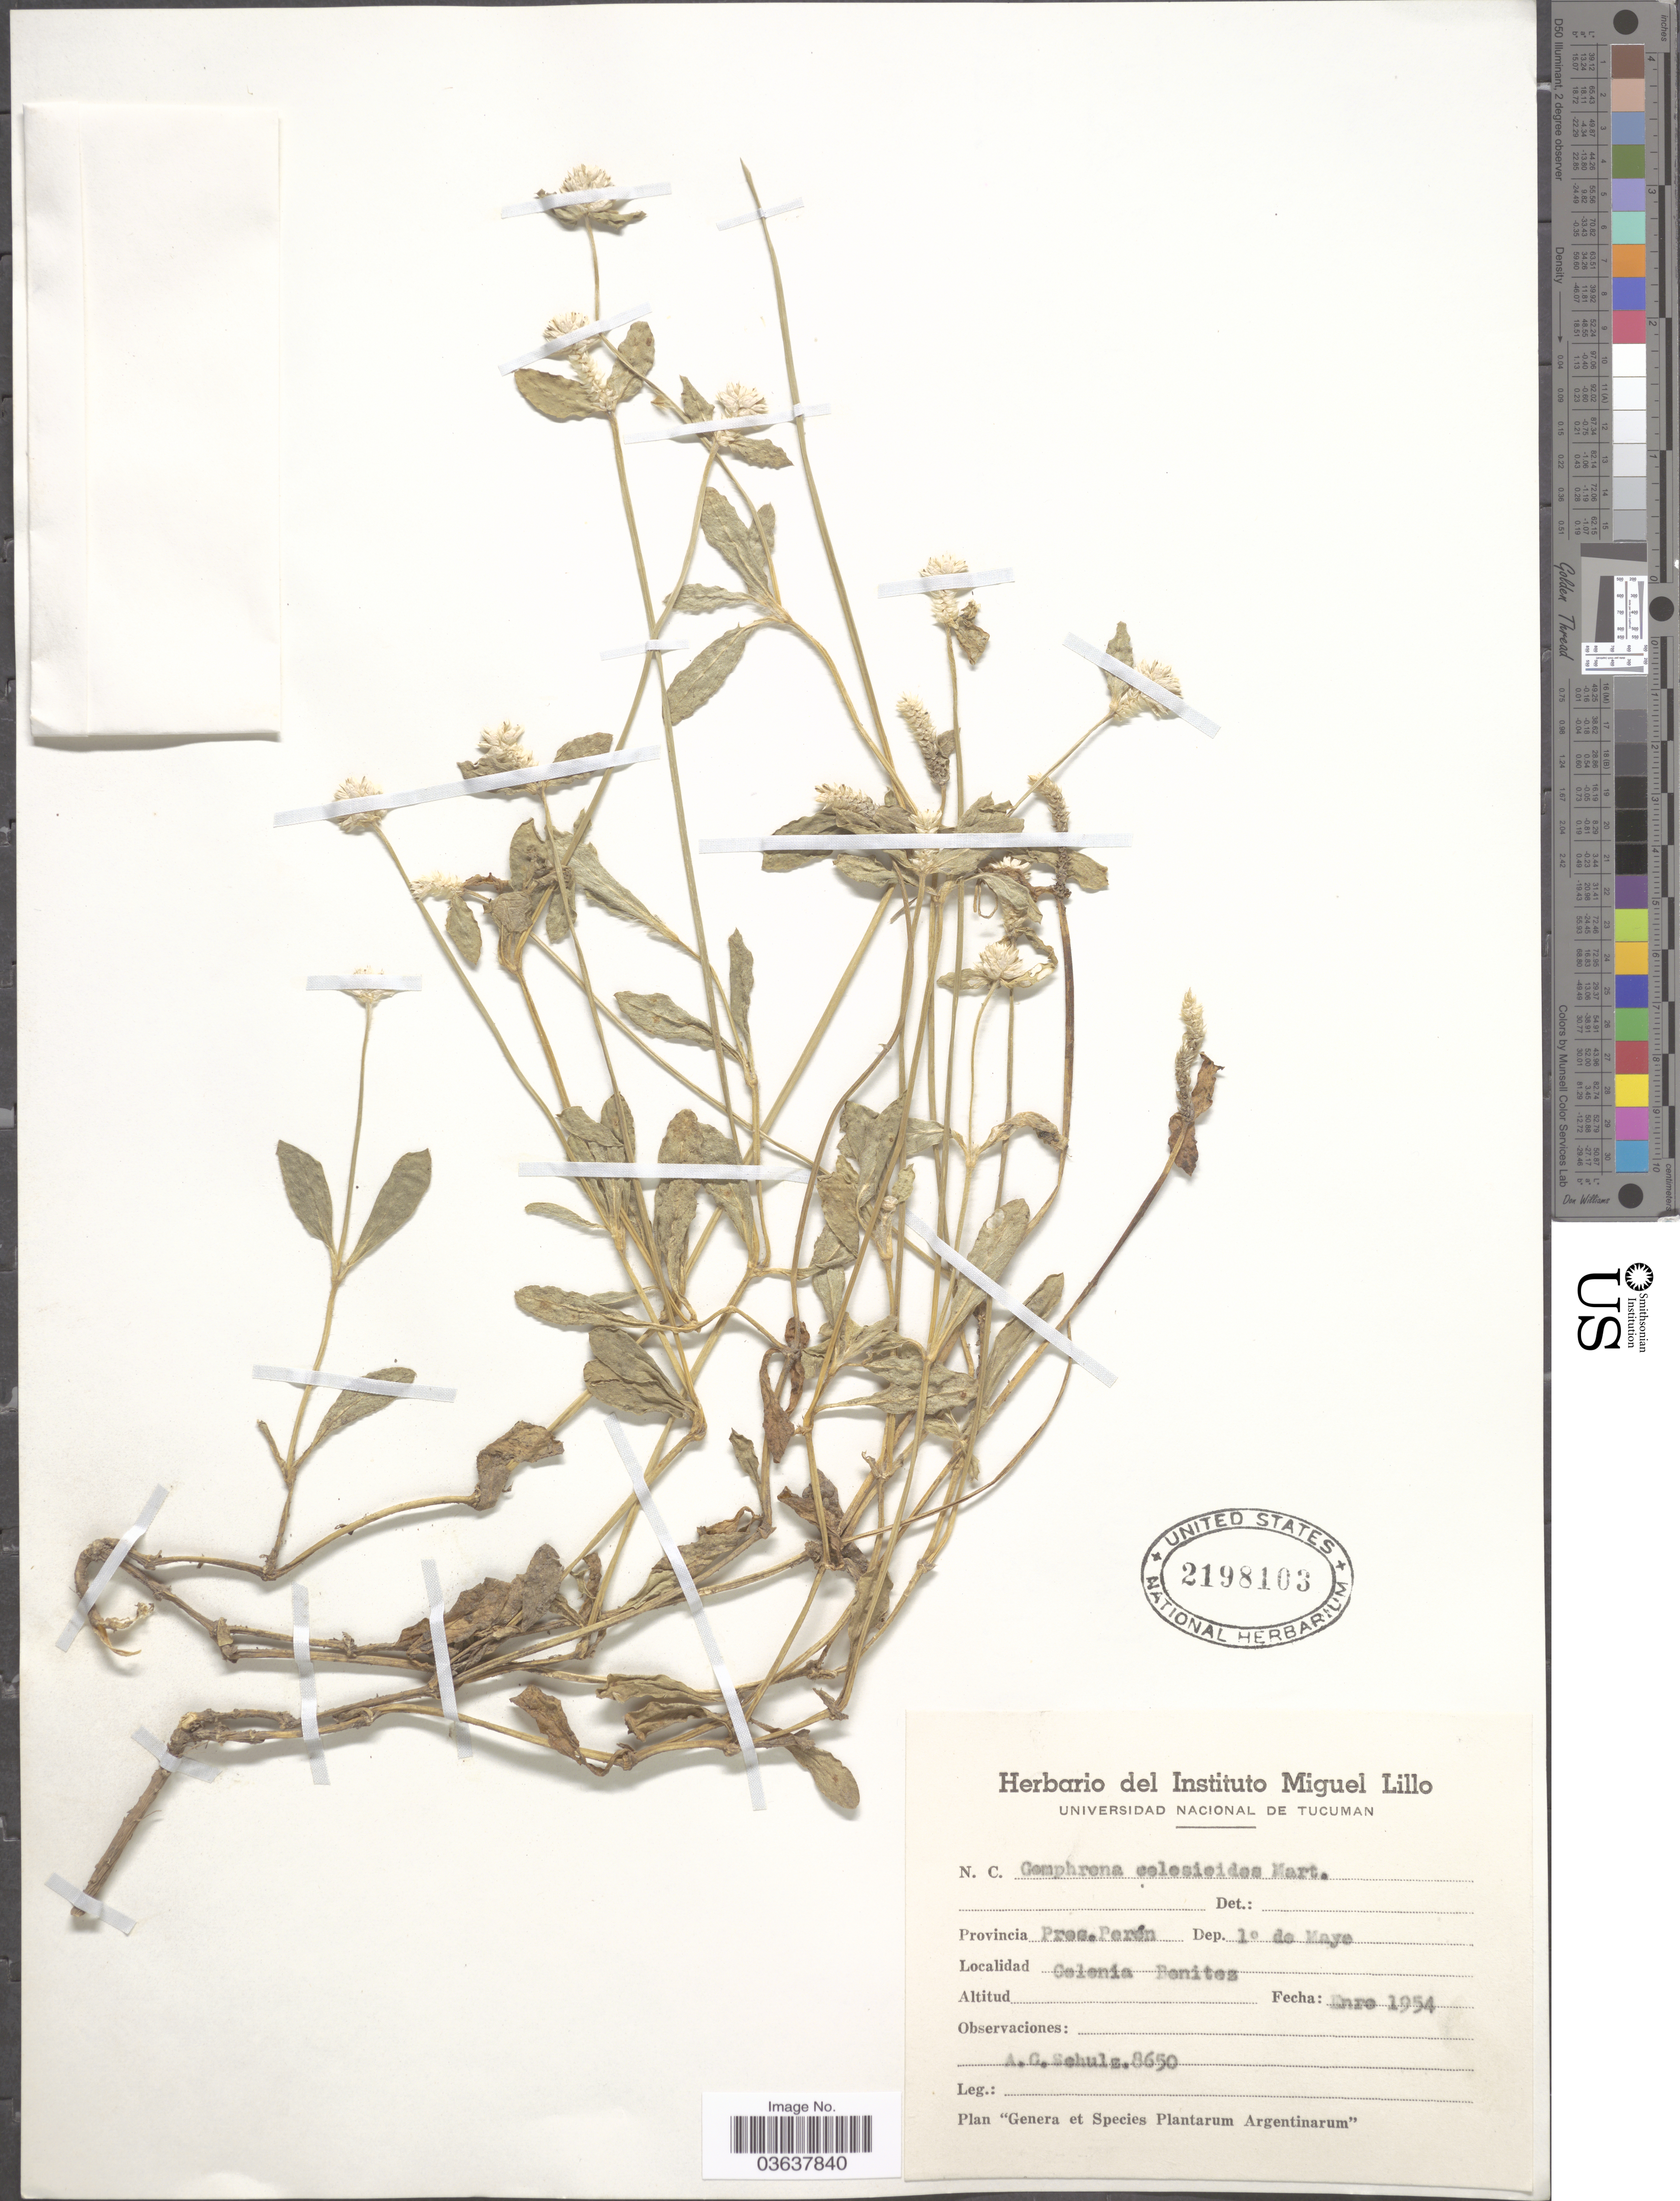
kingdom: Plantae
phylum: Tracheophyta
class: Magnoliopsida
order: Caryophyllales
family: Amaranthaceae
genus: Gomphrena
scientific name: Gomphrena celosioides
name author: Mart.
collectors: A. G. Schulz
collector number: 8650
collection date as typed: Enro 1954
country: Argentina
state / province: Tucuman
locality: Provincia Pres. Perén. Dep. 1° de Mayo. Colonia Bonitez.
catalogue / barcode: US 2198103